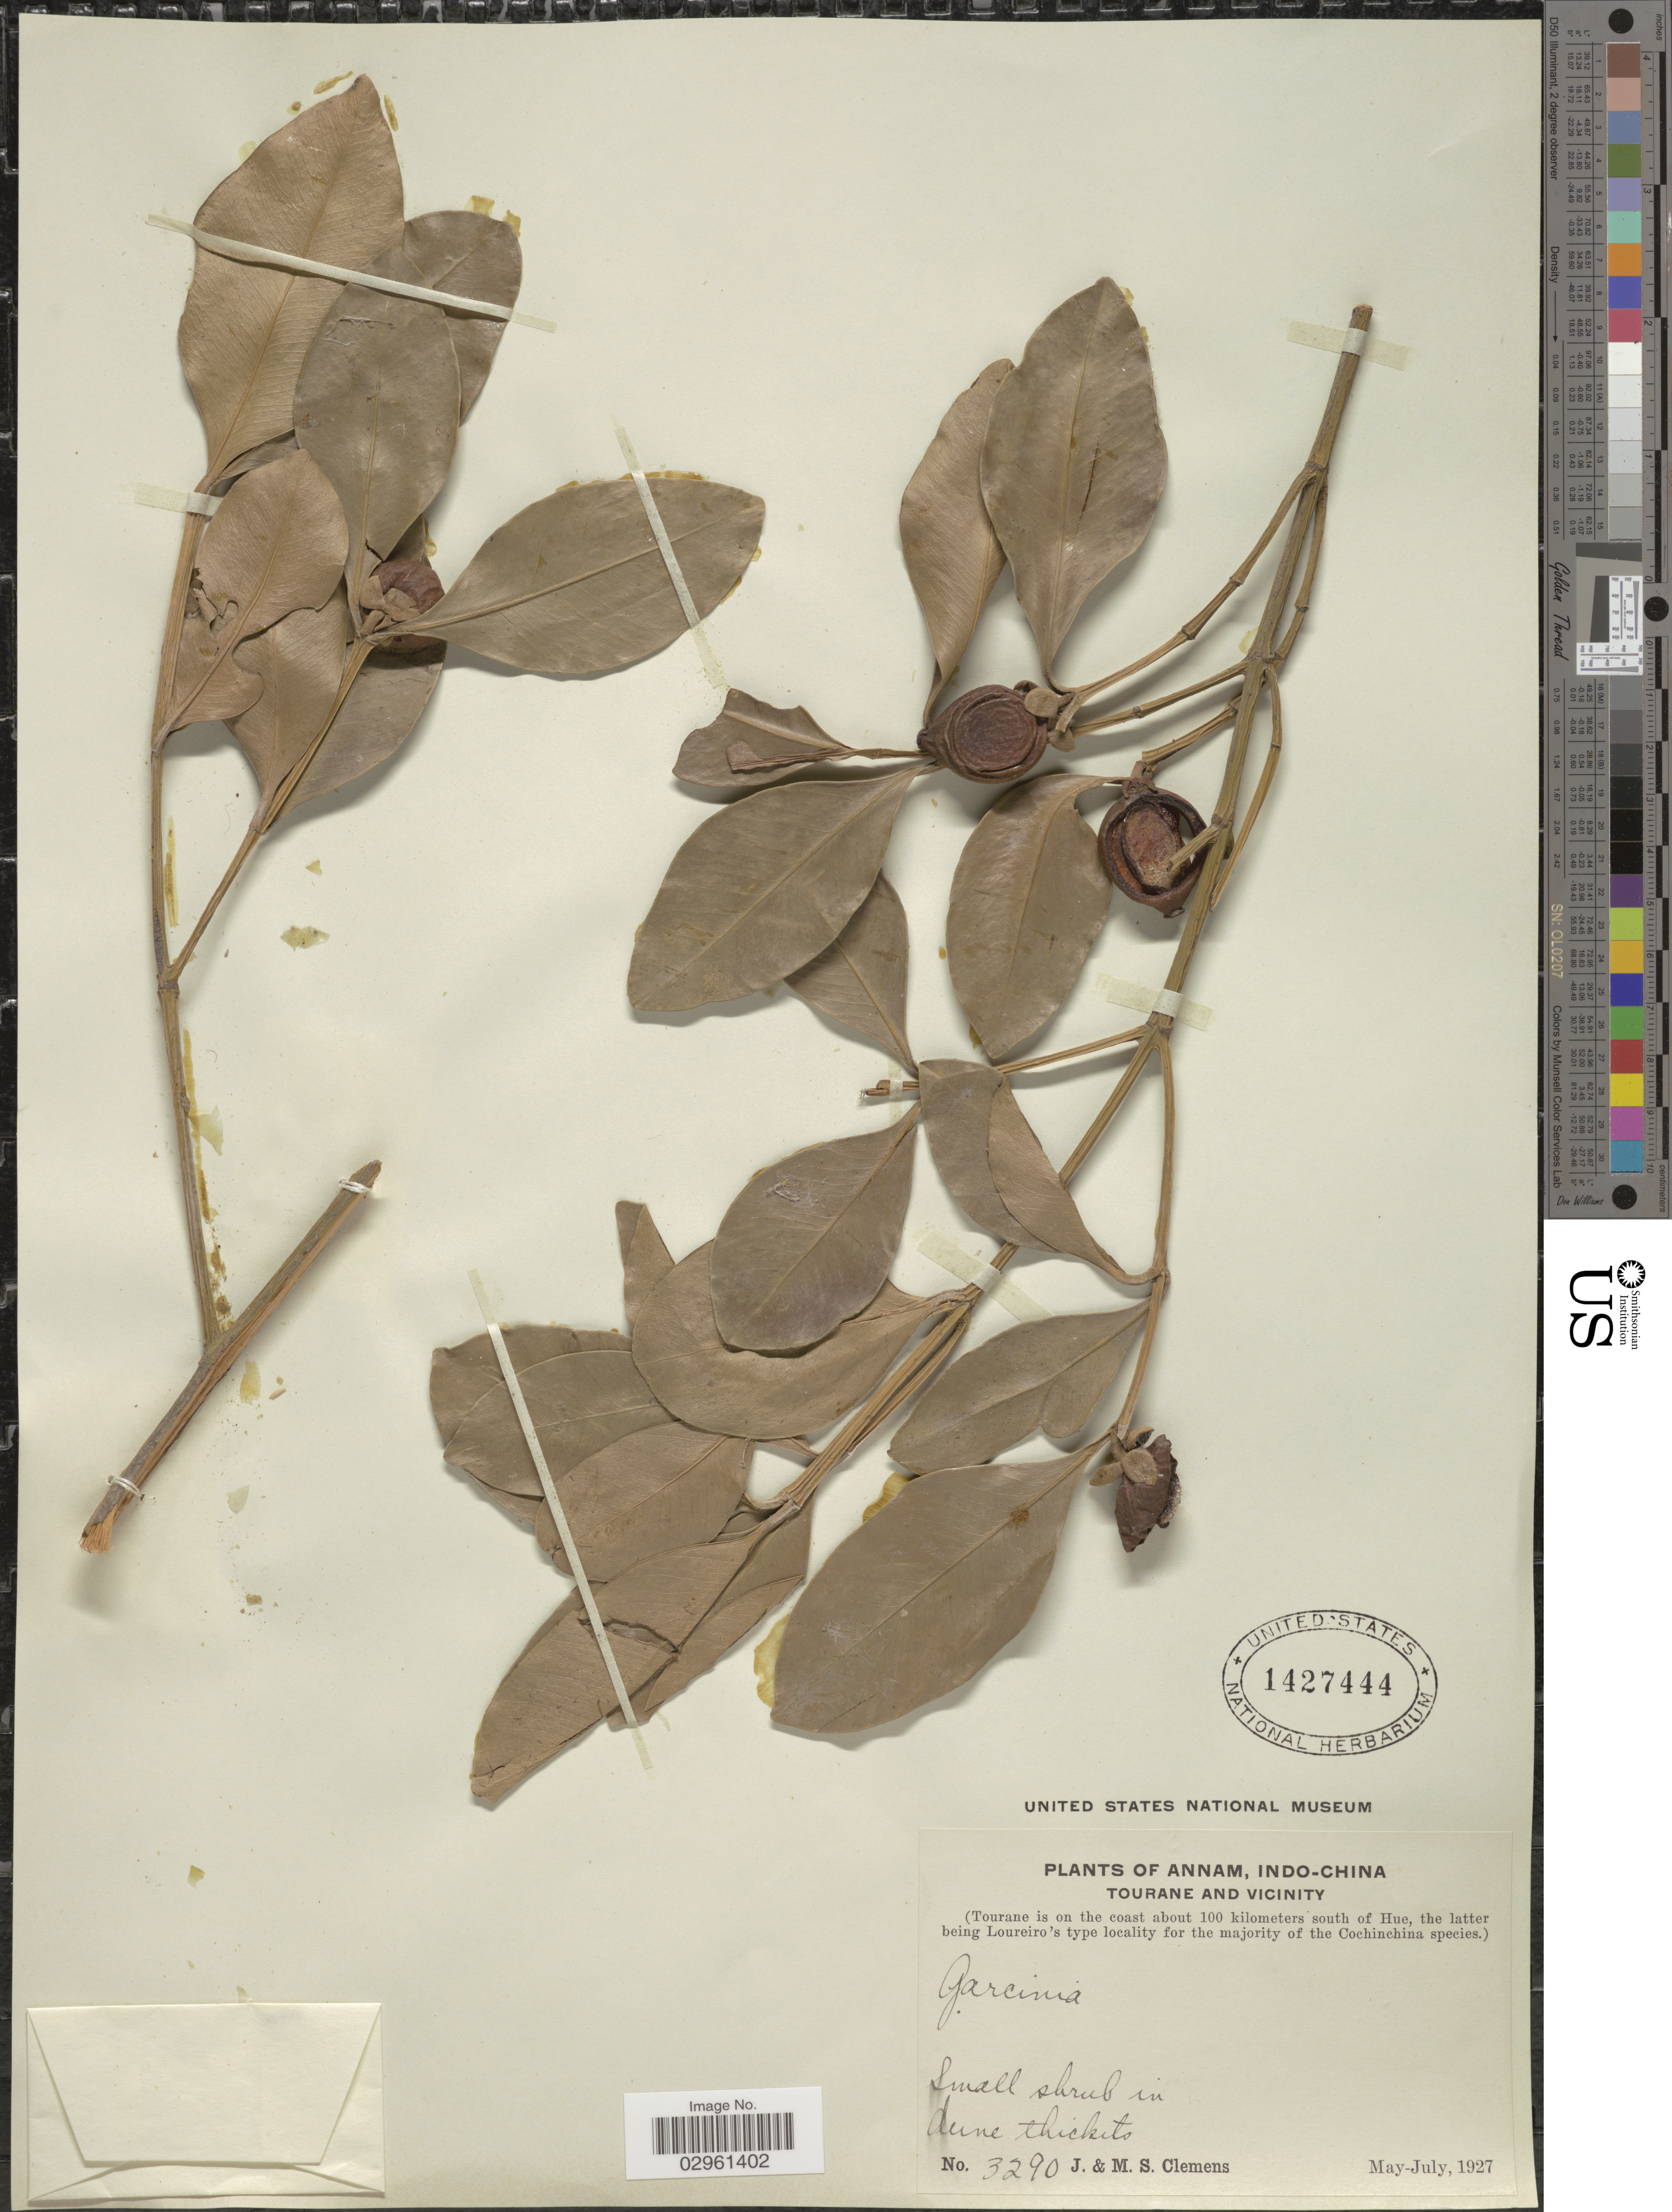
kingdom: Plantae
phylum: Tracheophyta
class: Magnoliopsida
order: Malpighiales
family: Clusiaceae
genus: Garcinia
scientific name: Garcinia sp.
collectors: J. Clemens & M. S. Clemens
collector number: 3290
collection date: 1927-05/1927-07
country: Vietnam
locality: Annam, Indo-China, Tourane and vicinity (Tourane is on the coast about 100 kilometers south of Hue).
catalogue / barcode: US 1427444